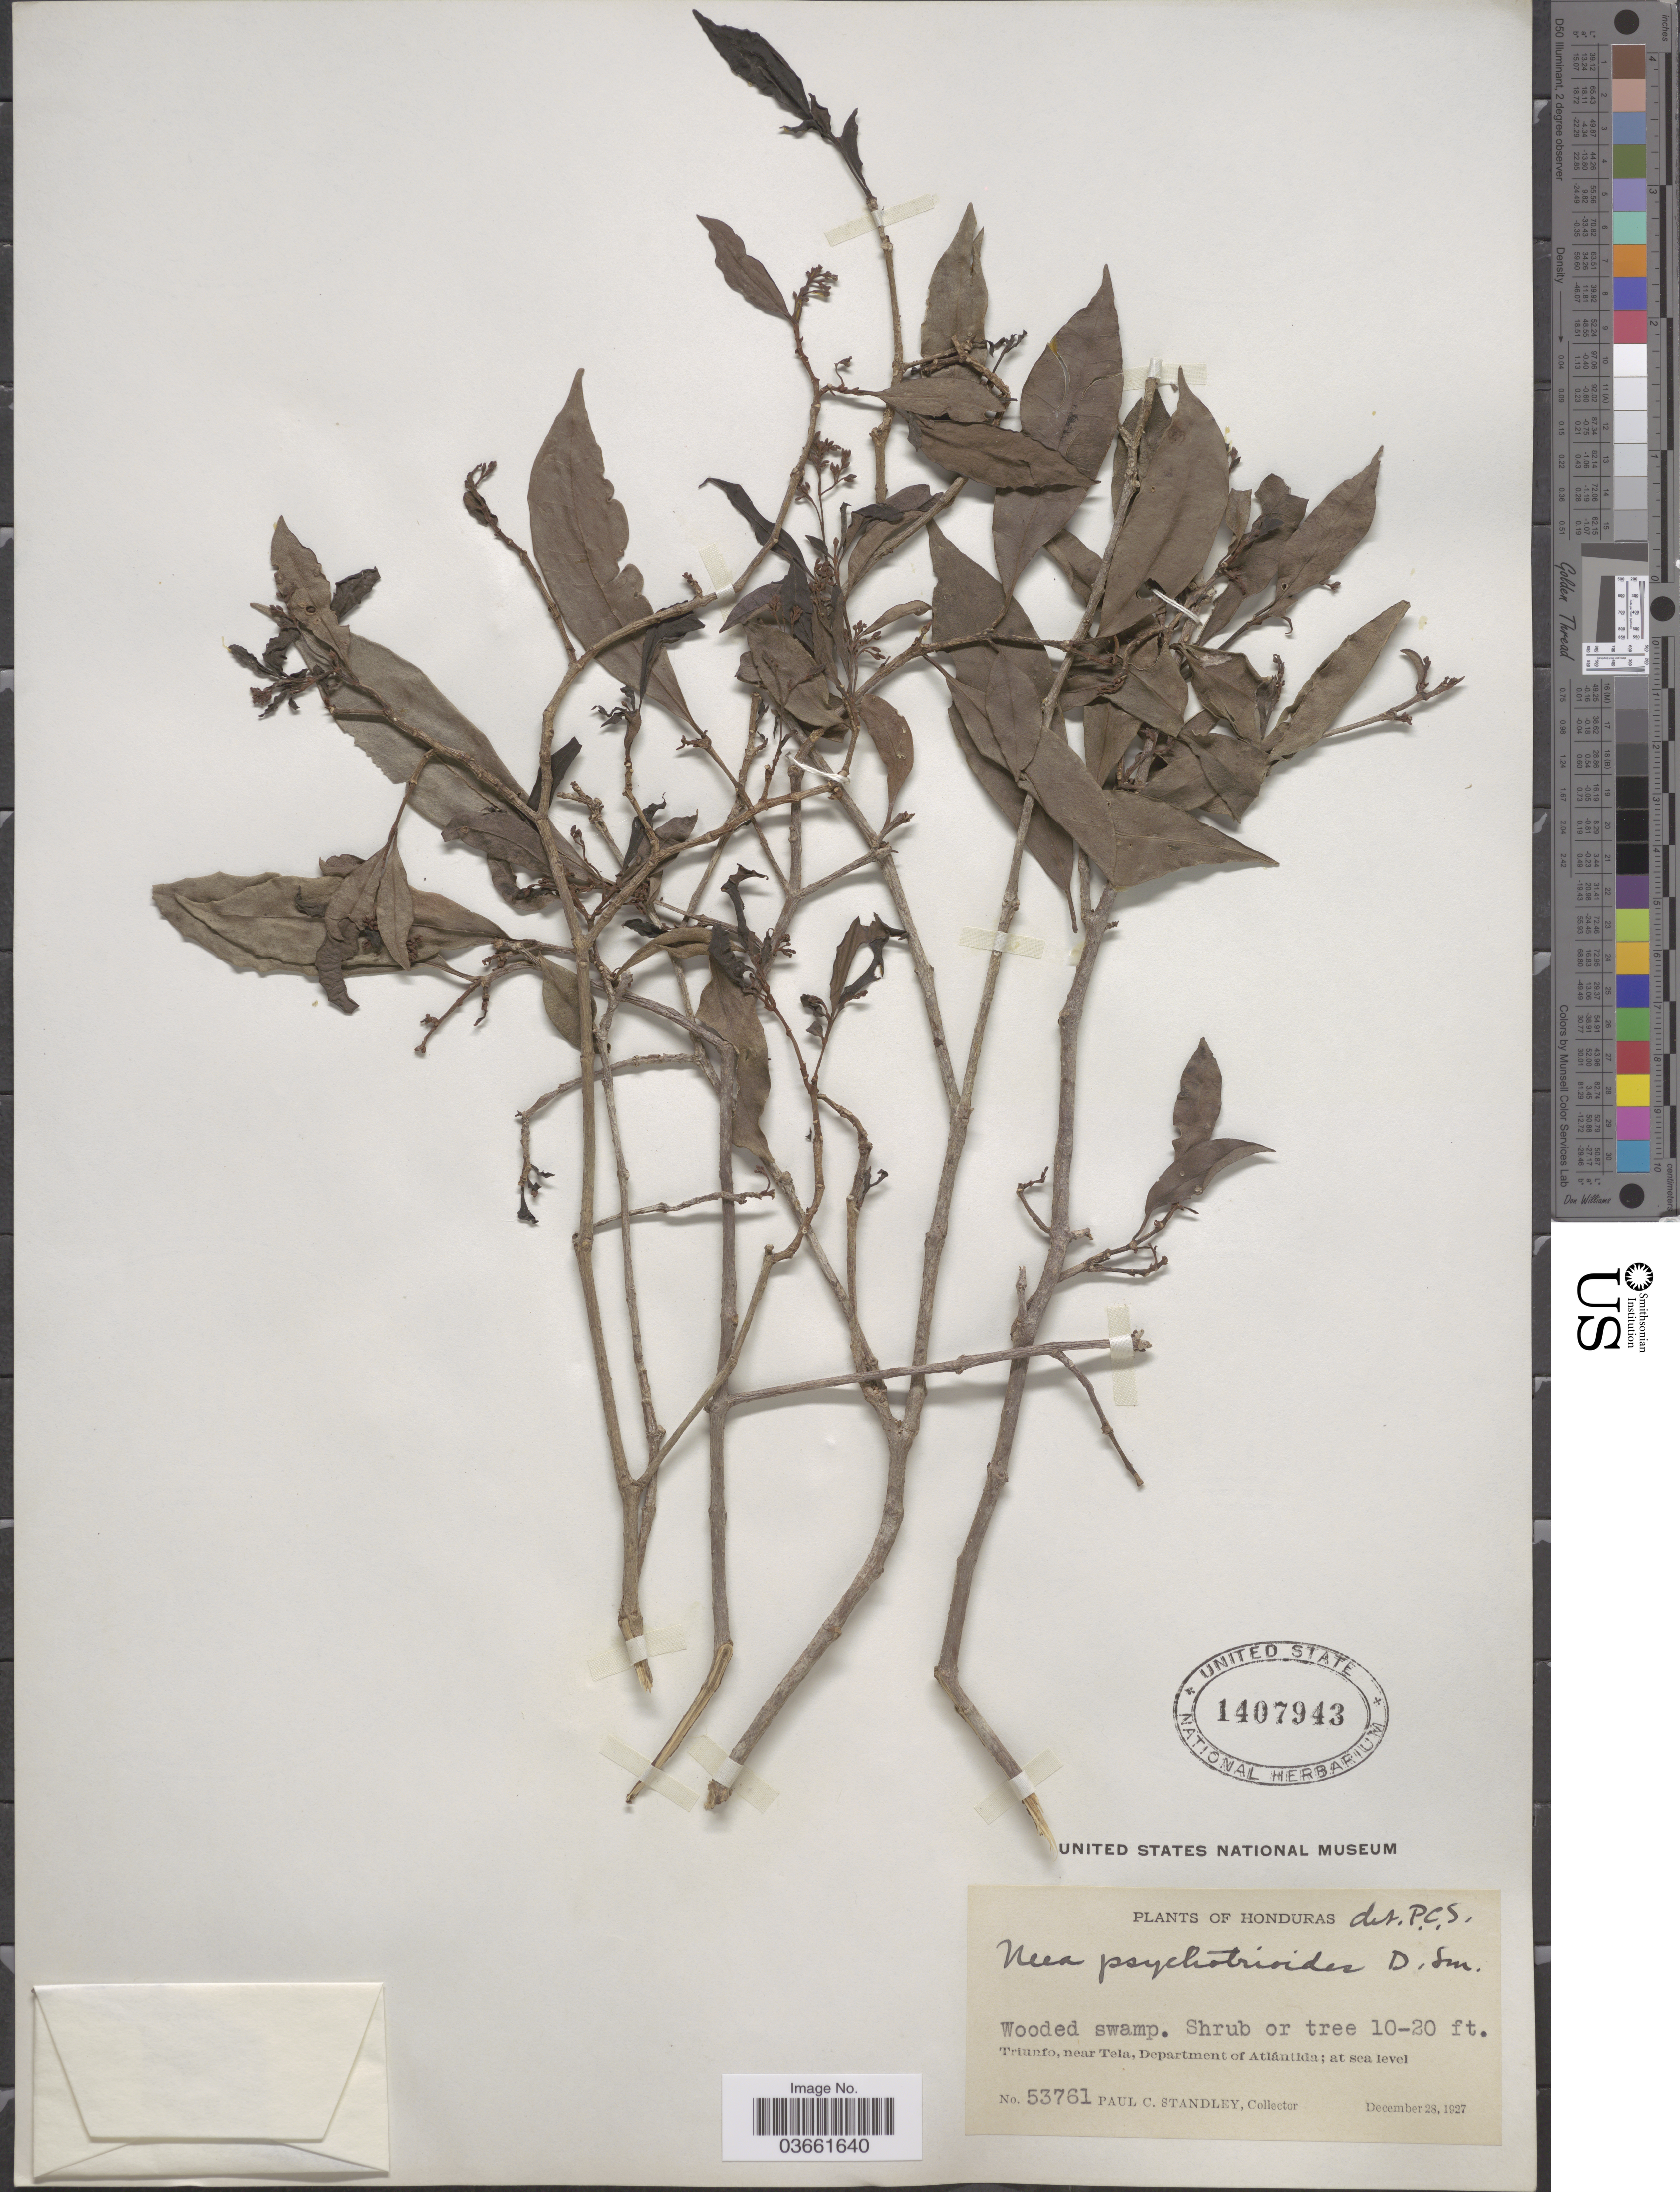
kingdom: Plantae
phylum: Tracheophyta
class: Magnoliopsida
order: Caryophyllales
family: Nyctaginaceae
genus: Neea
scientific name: Neea psychotrioides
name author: Donn. Sm.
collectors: P. C. Standley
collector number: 53761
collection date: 1927-12-28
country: Honduras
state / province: Atlántida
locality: Triunfo, near Tela, Department of Atlántida.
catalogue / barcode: US 1407943